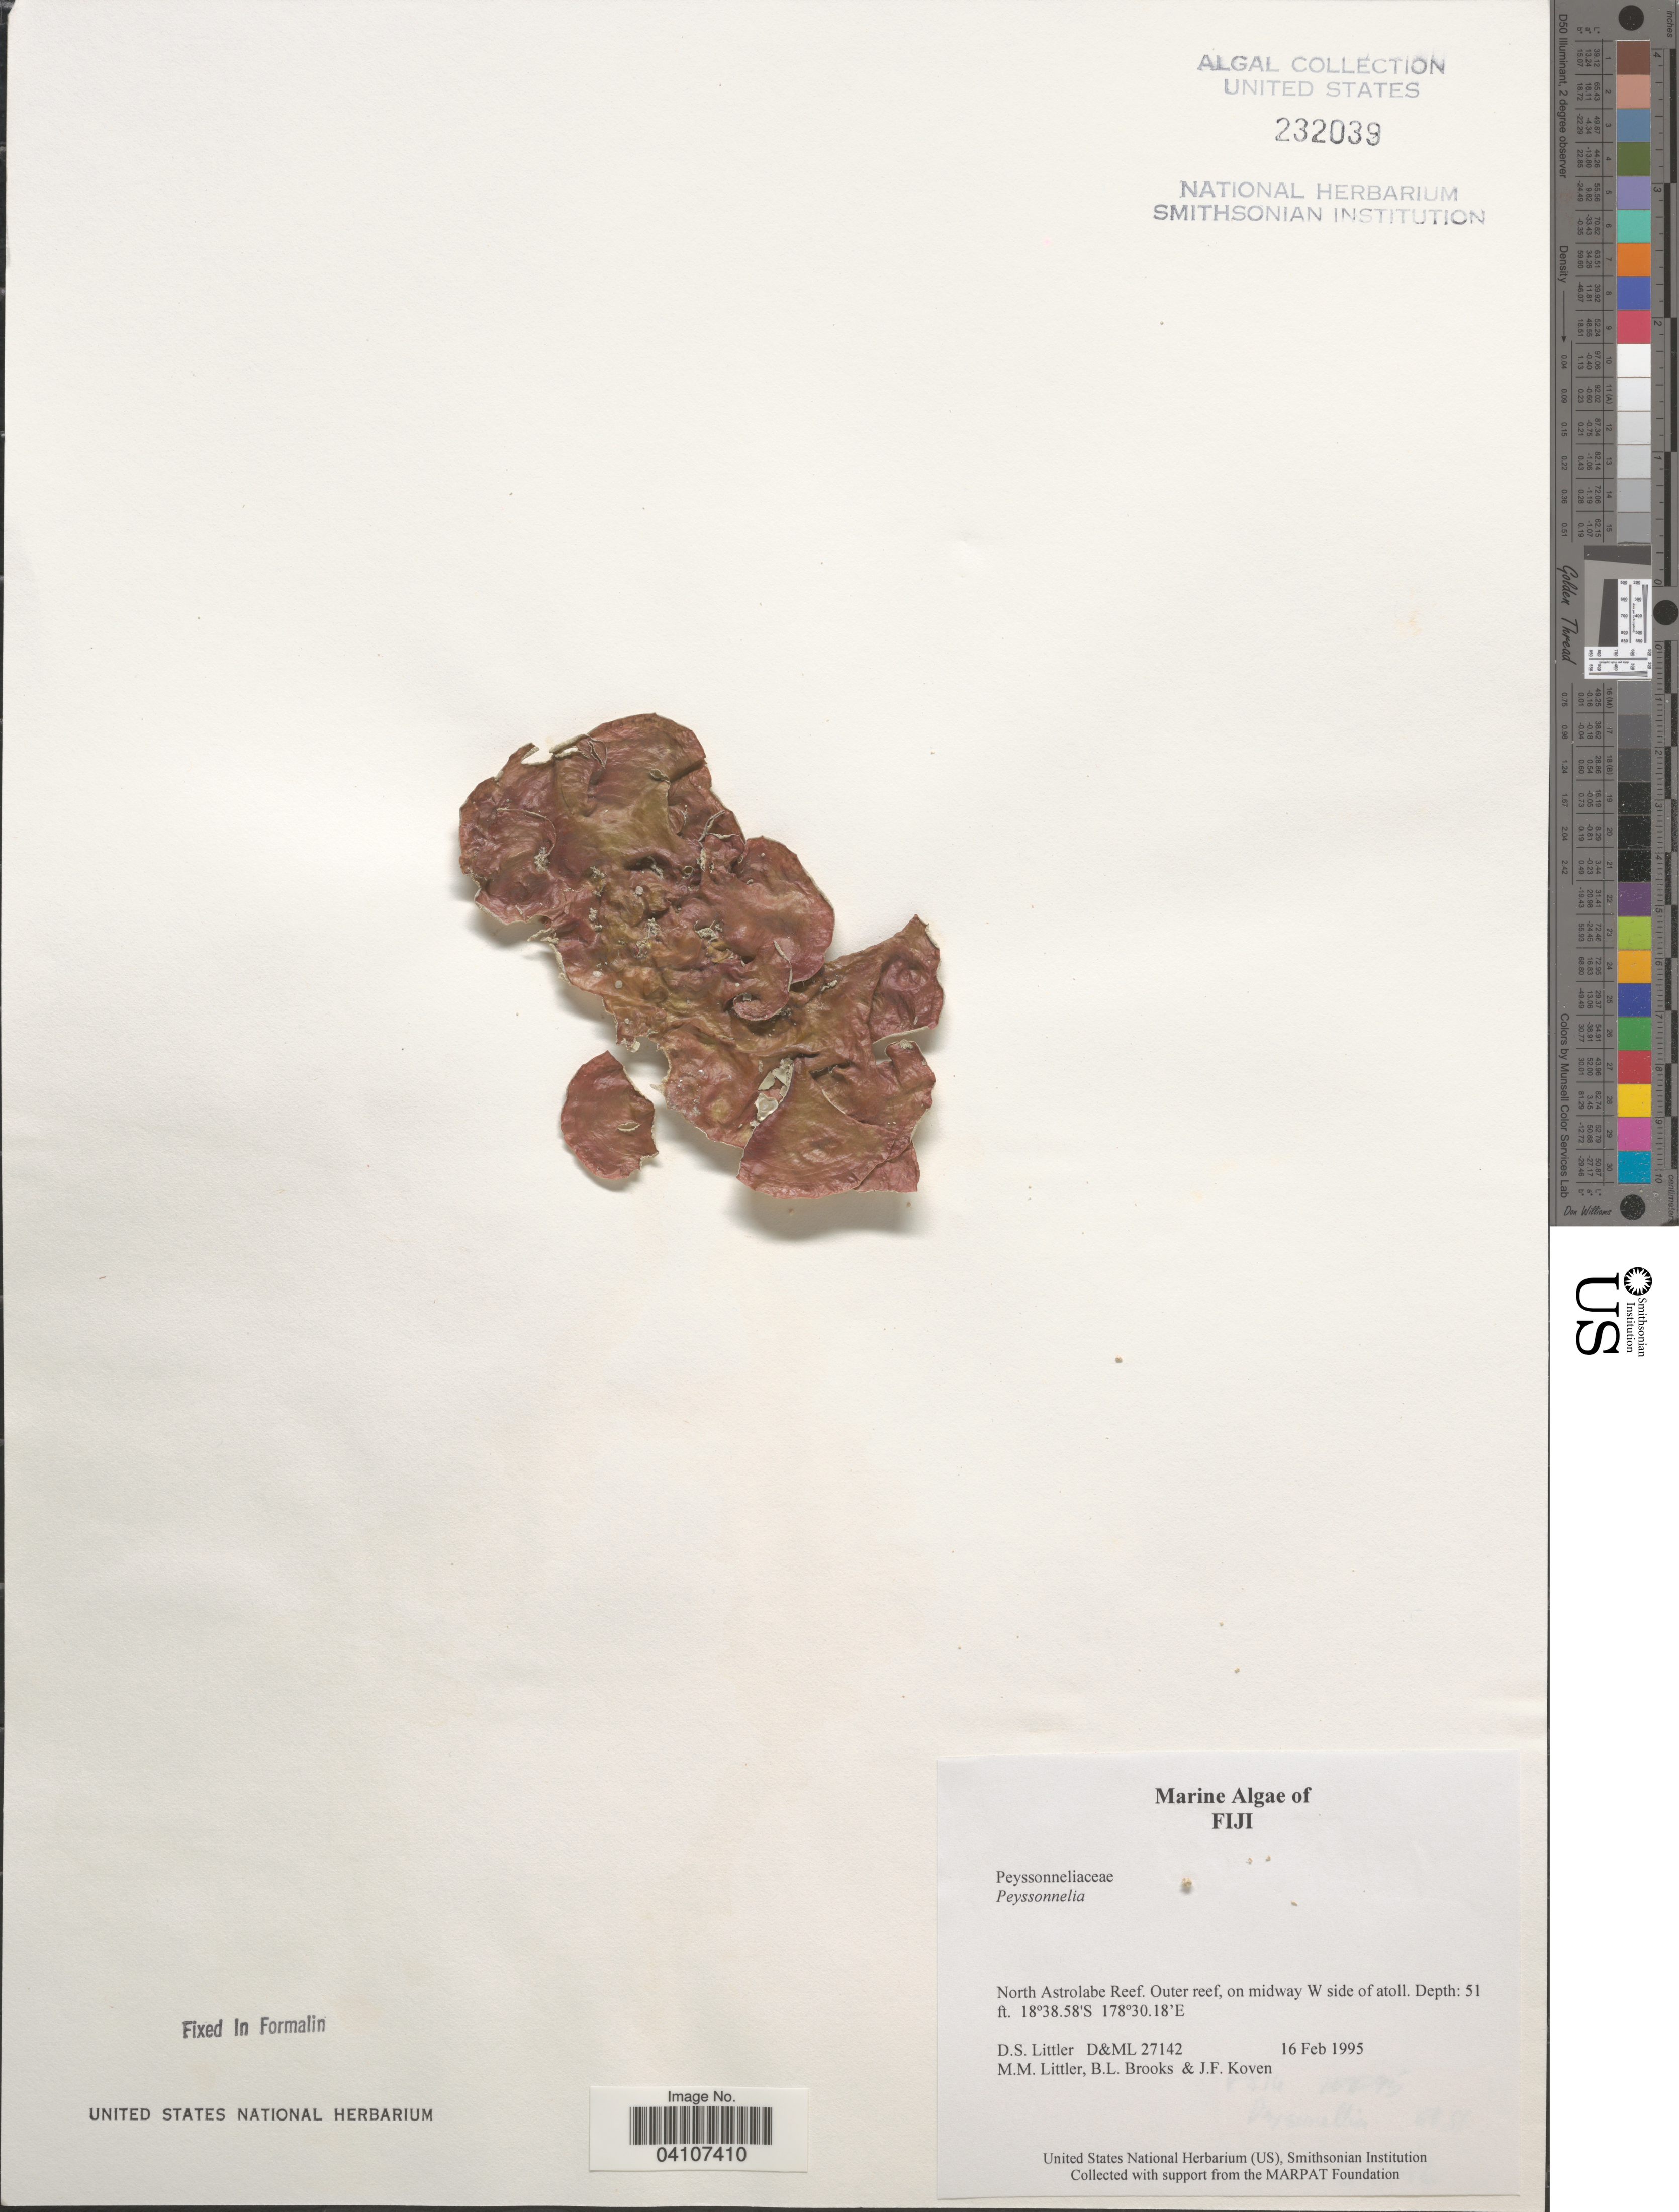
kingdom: Plantae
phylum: Rhodophyta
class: Florideophyceae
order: Peyssonneliales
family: Peyssonneliaceae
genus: Peyssonnelia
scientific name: Peyssonnelia sp.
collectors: D. S. Littler, B. Brooks & J. Koven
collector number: D&ML 27142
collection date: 1995-02-16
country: Fiji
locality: North Astrolobe Reef. Outer reef, on midway W side of atoll.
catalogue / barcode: US 232039